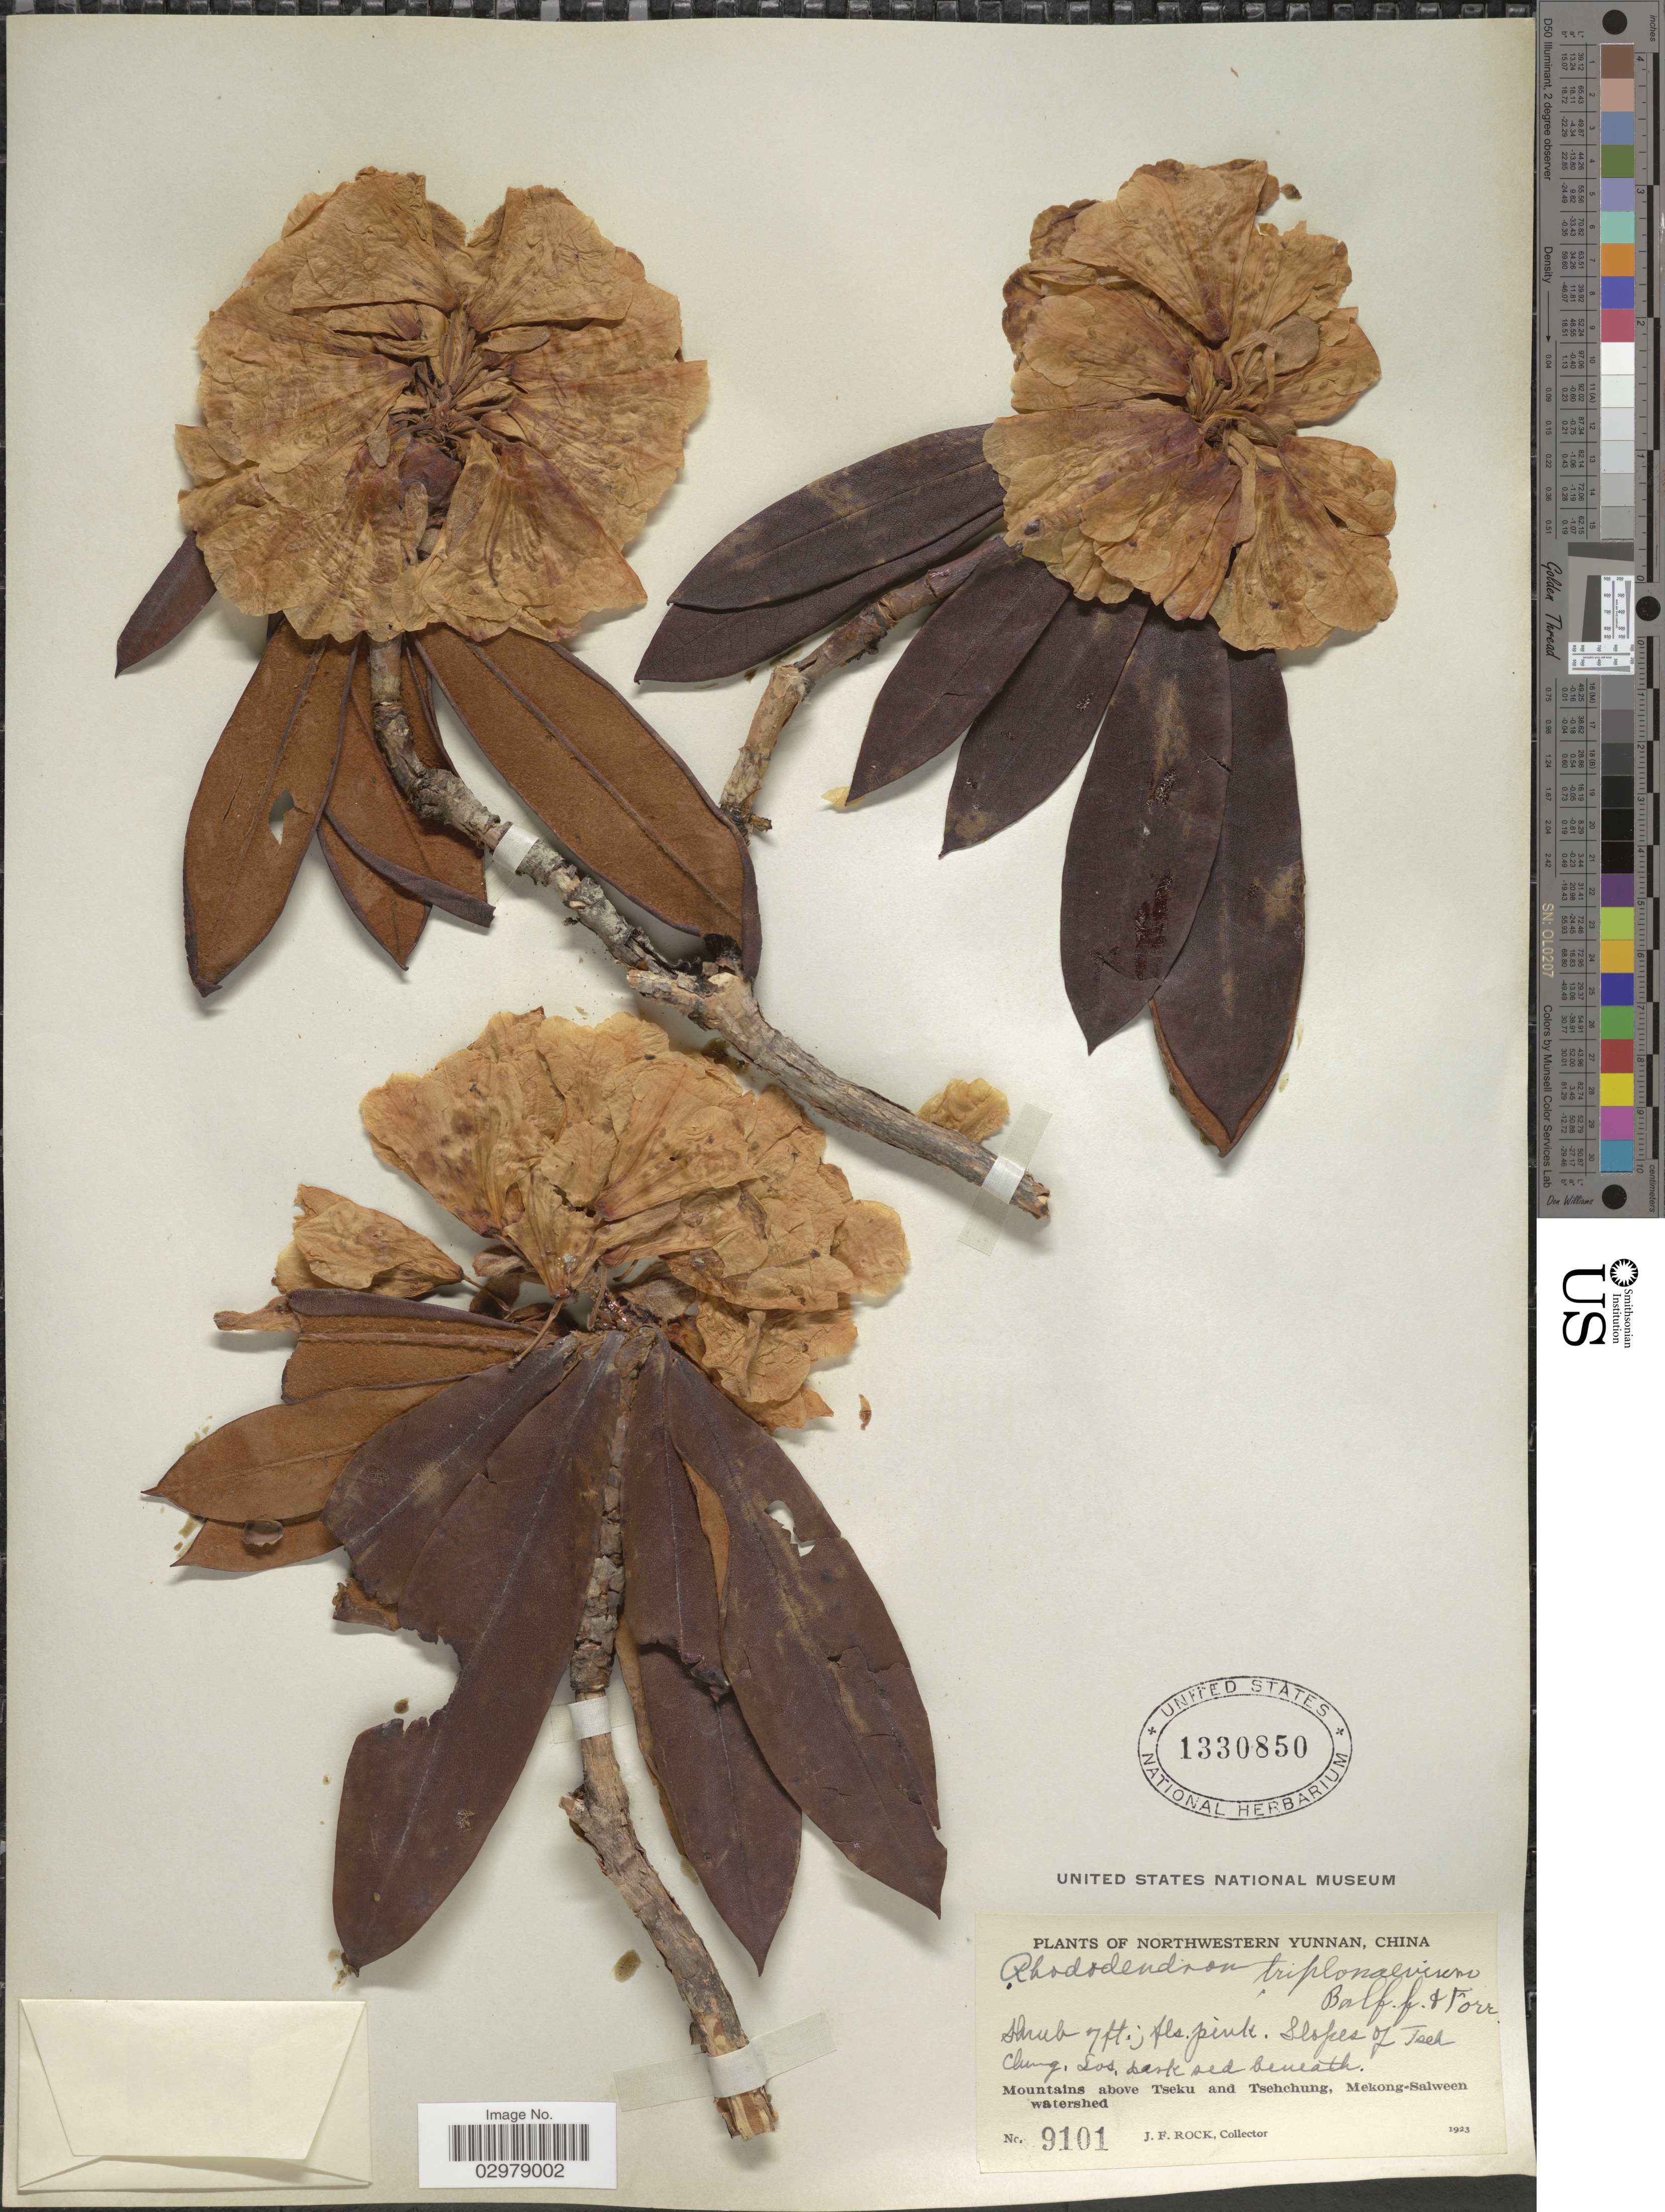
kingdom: Plantae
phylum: Tracheophyta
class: Magnoliopsida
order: Ericales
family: Ericaceae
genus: Rhododendron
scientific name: Rhododendron triplonaevium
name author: Balf. f. & Forrest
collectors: J. Rock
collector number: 9101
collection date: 1923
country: China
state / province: Yunnan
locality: Northwestern Yunnan. Slopes of Tseh Chung. Mountains above Tseku and Tsehchung, Mekong-Salween watershed.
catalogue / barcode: US 1330850